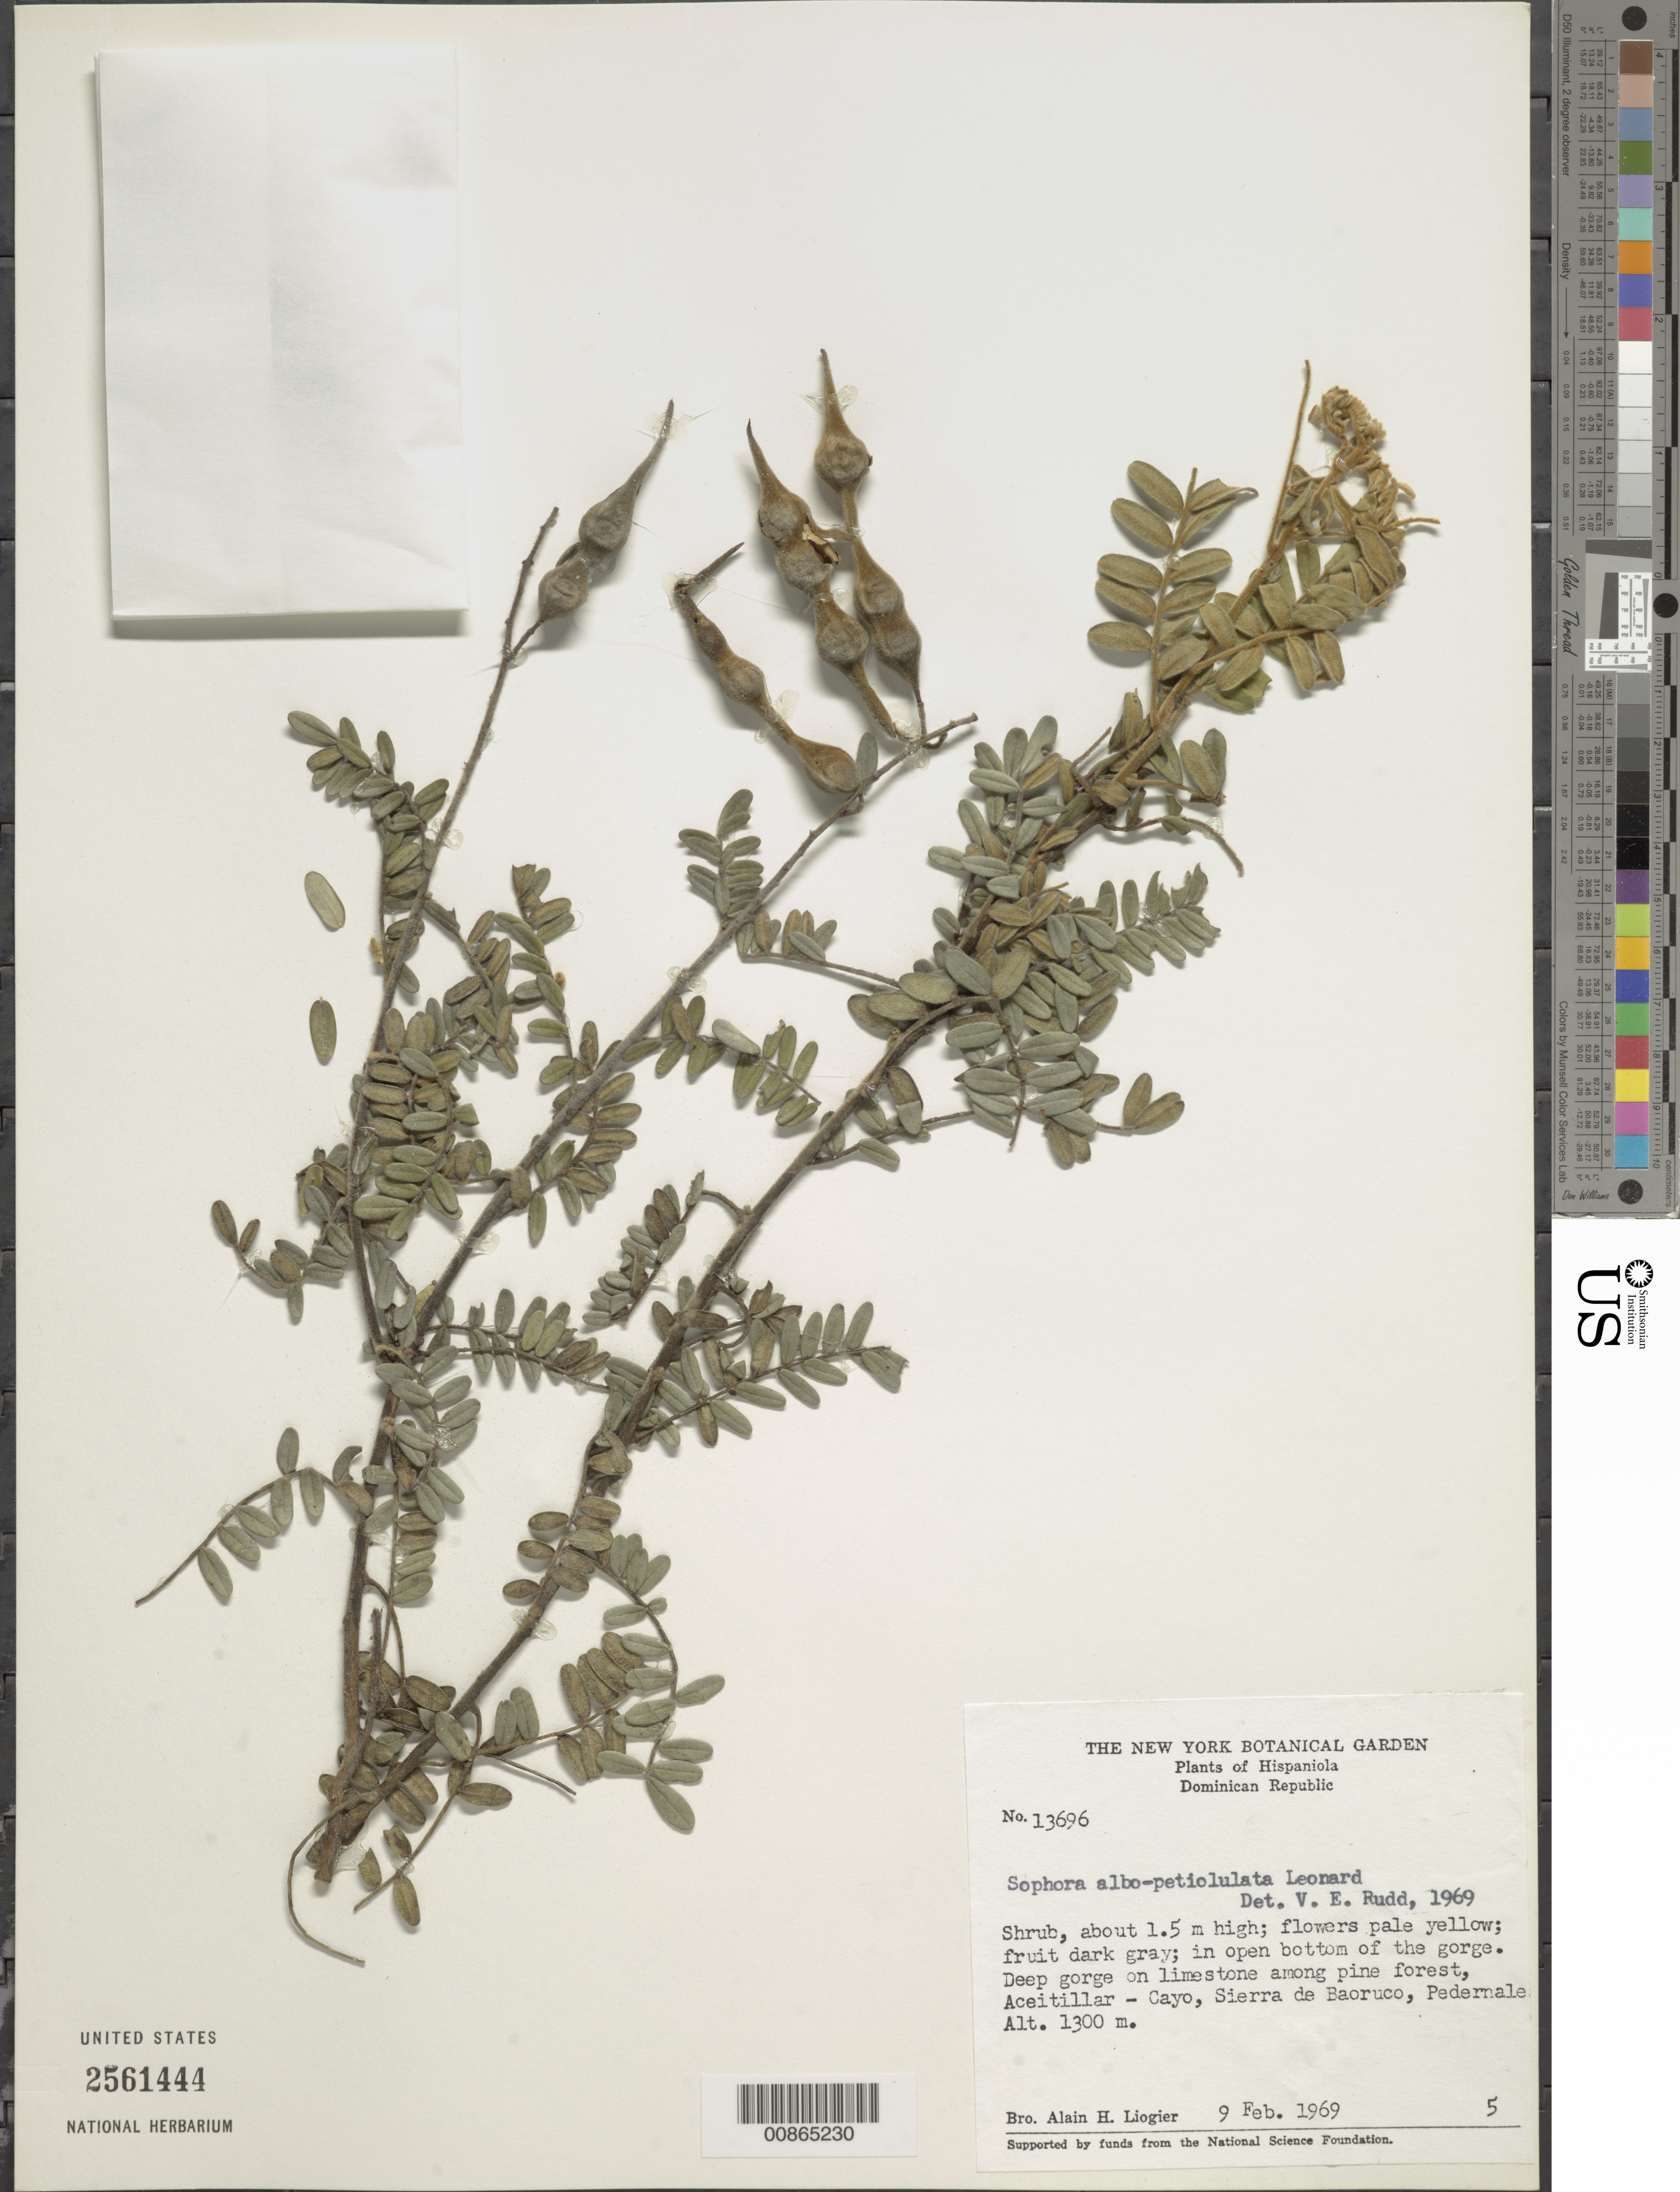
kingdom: Plantae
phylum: Tracheophyta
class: Magnoliopsida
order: Fabales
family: Fabaceae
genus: Sophora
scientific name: Sophora albo-petiolulata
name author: Leonard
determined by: Rudd, V. E.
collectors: A. H. Liogier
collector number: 13696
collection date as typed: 09 Feb 1969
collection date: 1969-02-09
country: Dominican Republic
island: Hispaniola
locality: Aceitillar - Cayo, Sierra de Baoruco, Pedernales.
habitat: In open bottom of the gorge. Deep gorge on limestone among pine forest.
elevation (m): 1300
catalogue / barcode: US 2561444